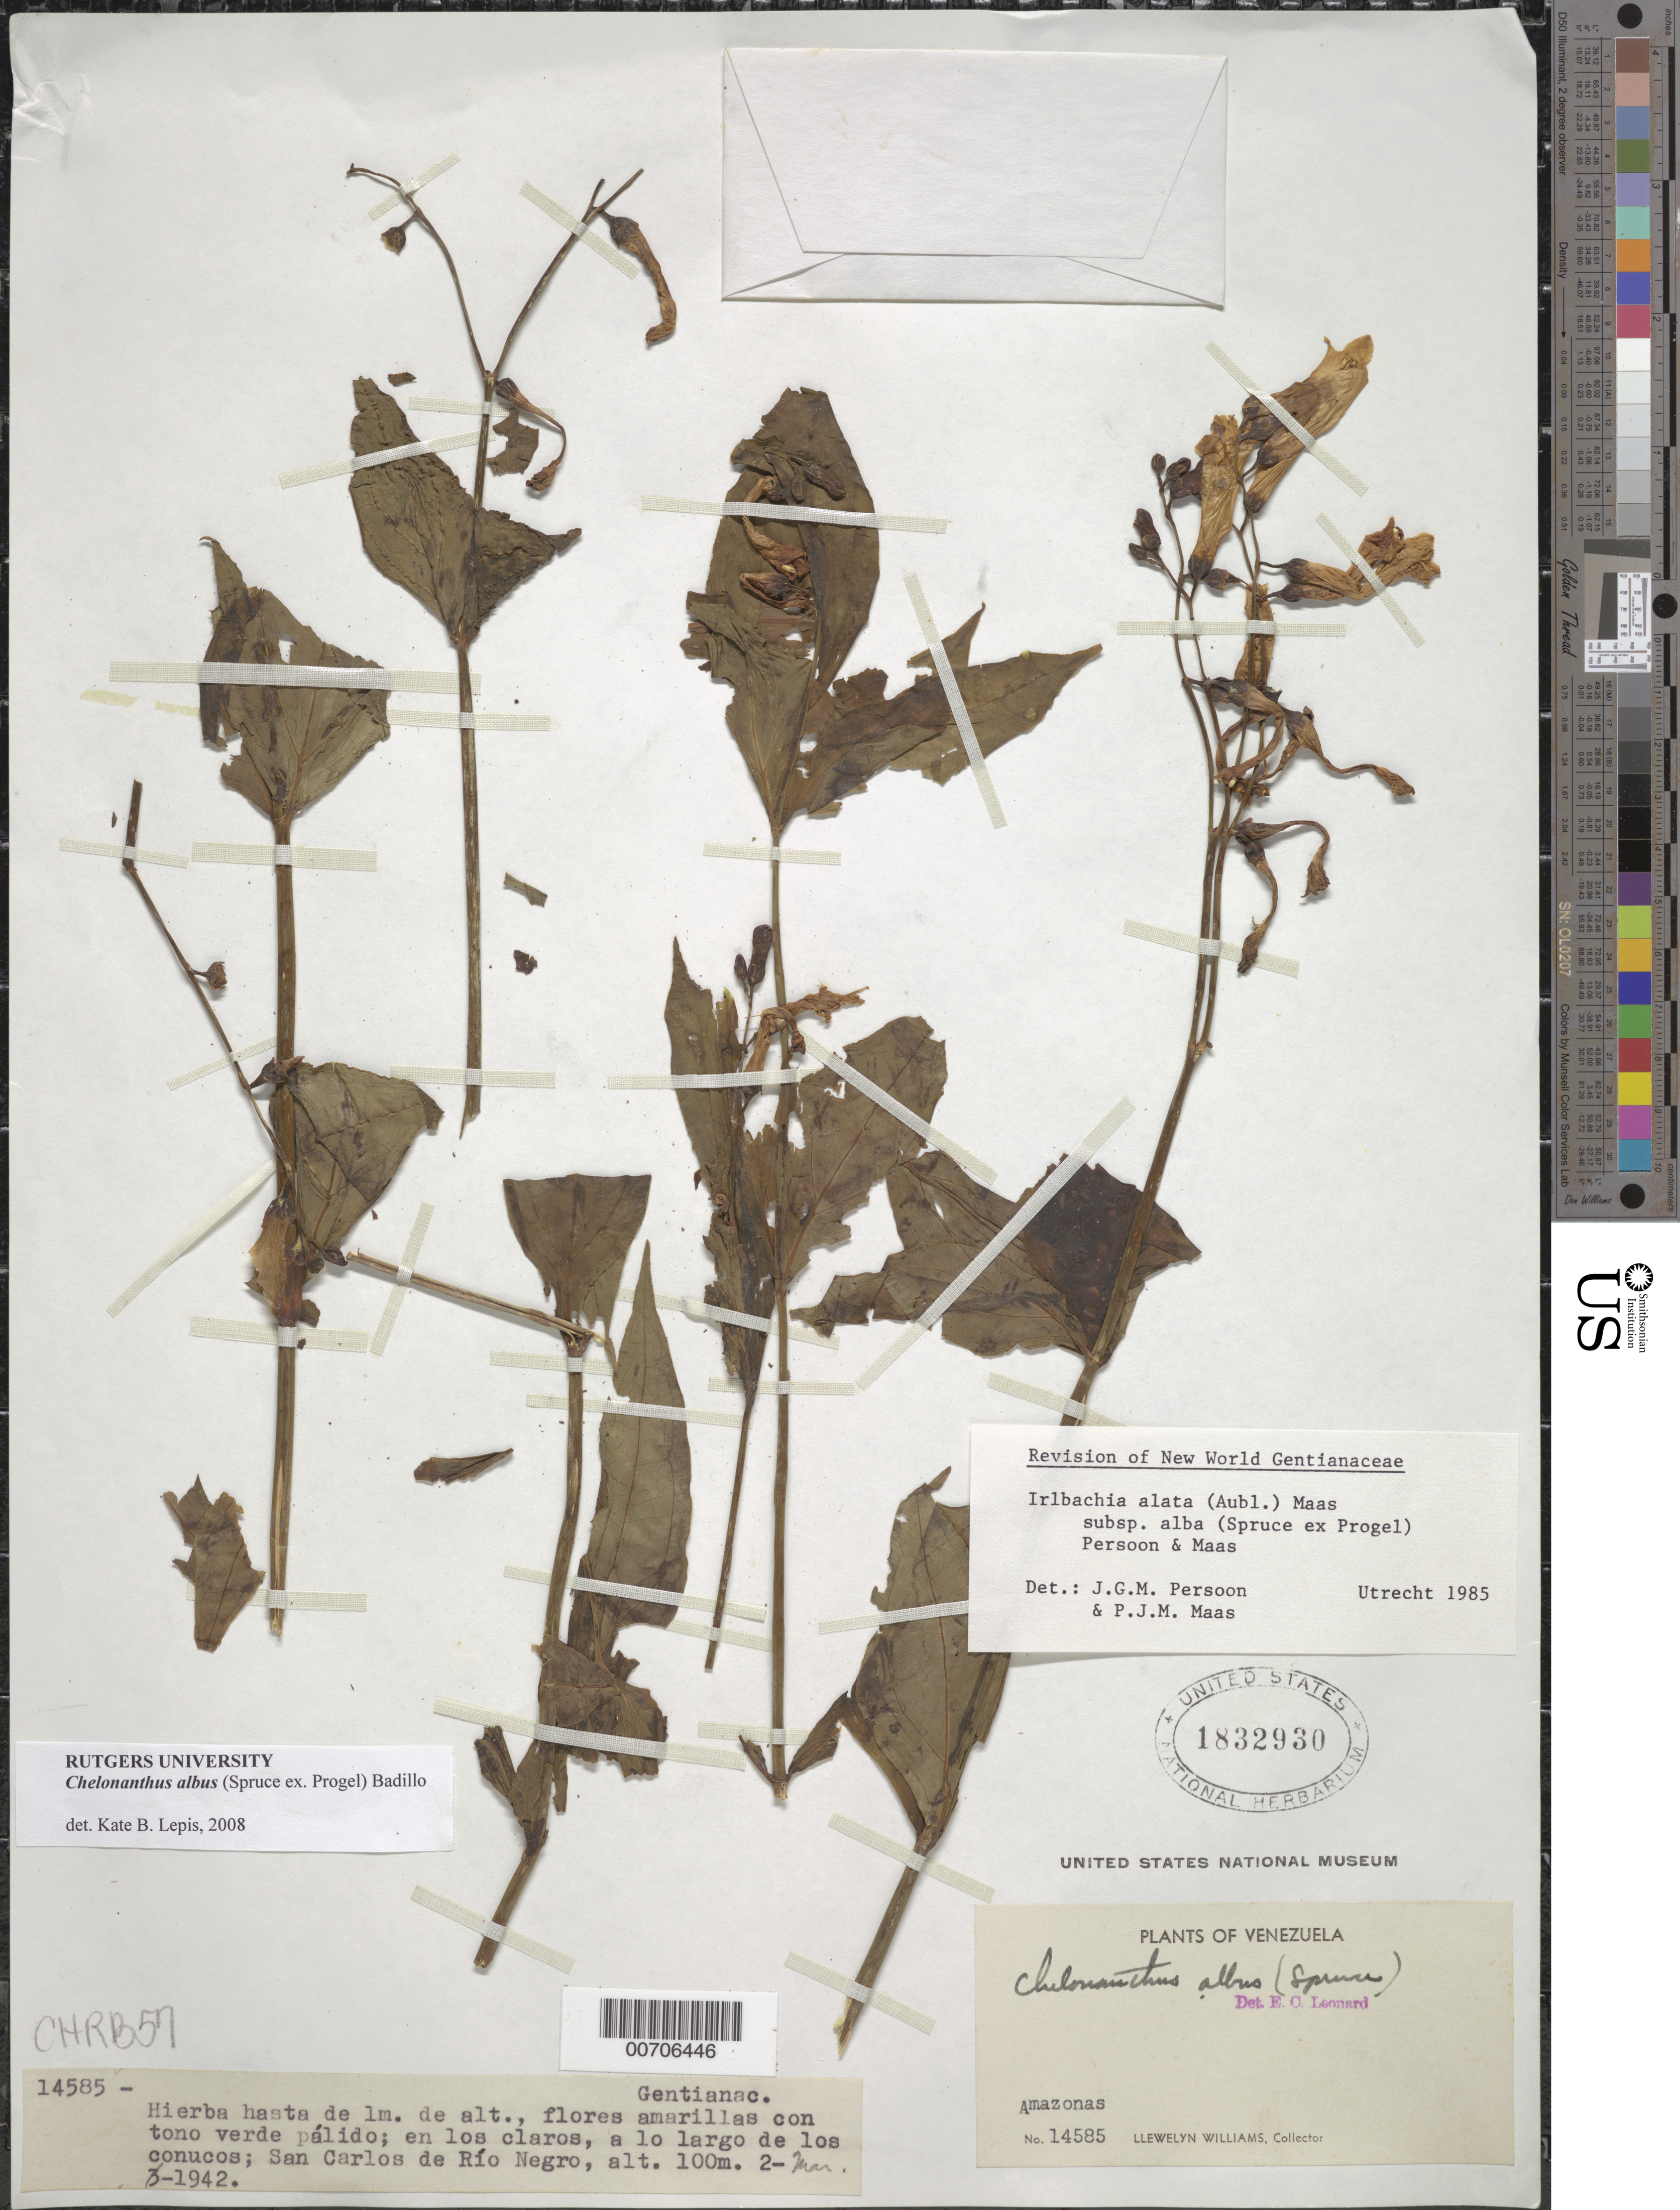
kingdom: Plantae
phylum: Tracheophyta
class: Magnoliopsida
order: Gentianales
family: Gentianaceae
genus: Chelonanthus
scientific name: Chelonanthus albus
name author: (Spruce ex Progel) V.M. Badillo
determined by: Lepis, Kate B.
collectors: Ll. Williams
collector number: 14585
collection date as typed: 2-Mar-42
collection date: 1942-03-02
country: Venezuela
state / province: Amazonas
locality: San Carlos de Río Negro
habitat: En los claros a lo largo de los conucos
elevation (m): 100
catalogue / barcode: US 1832930